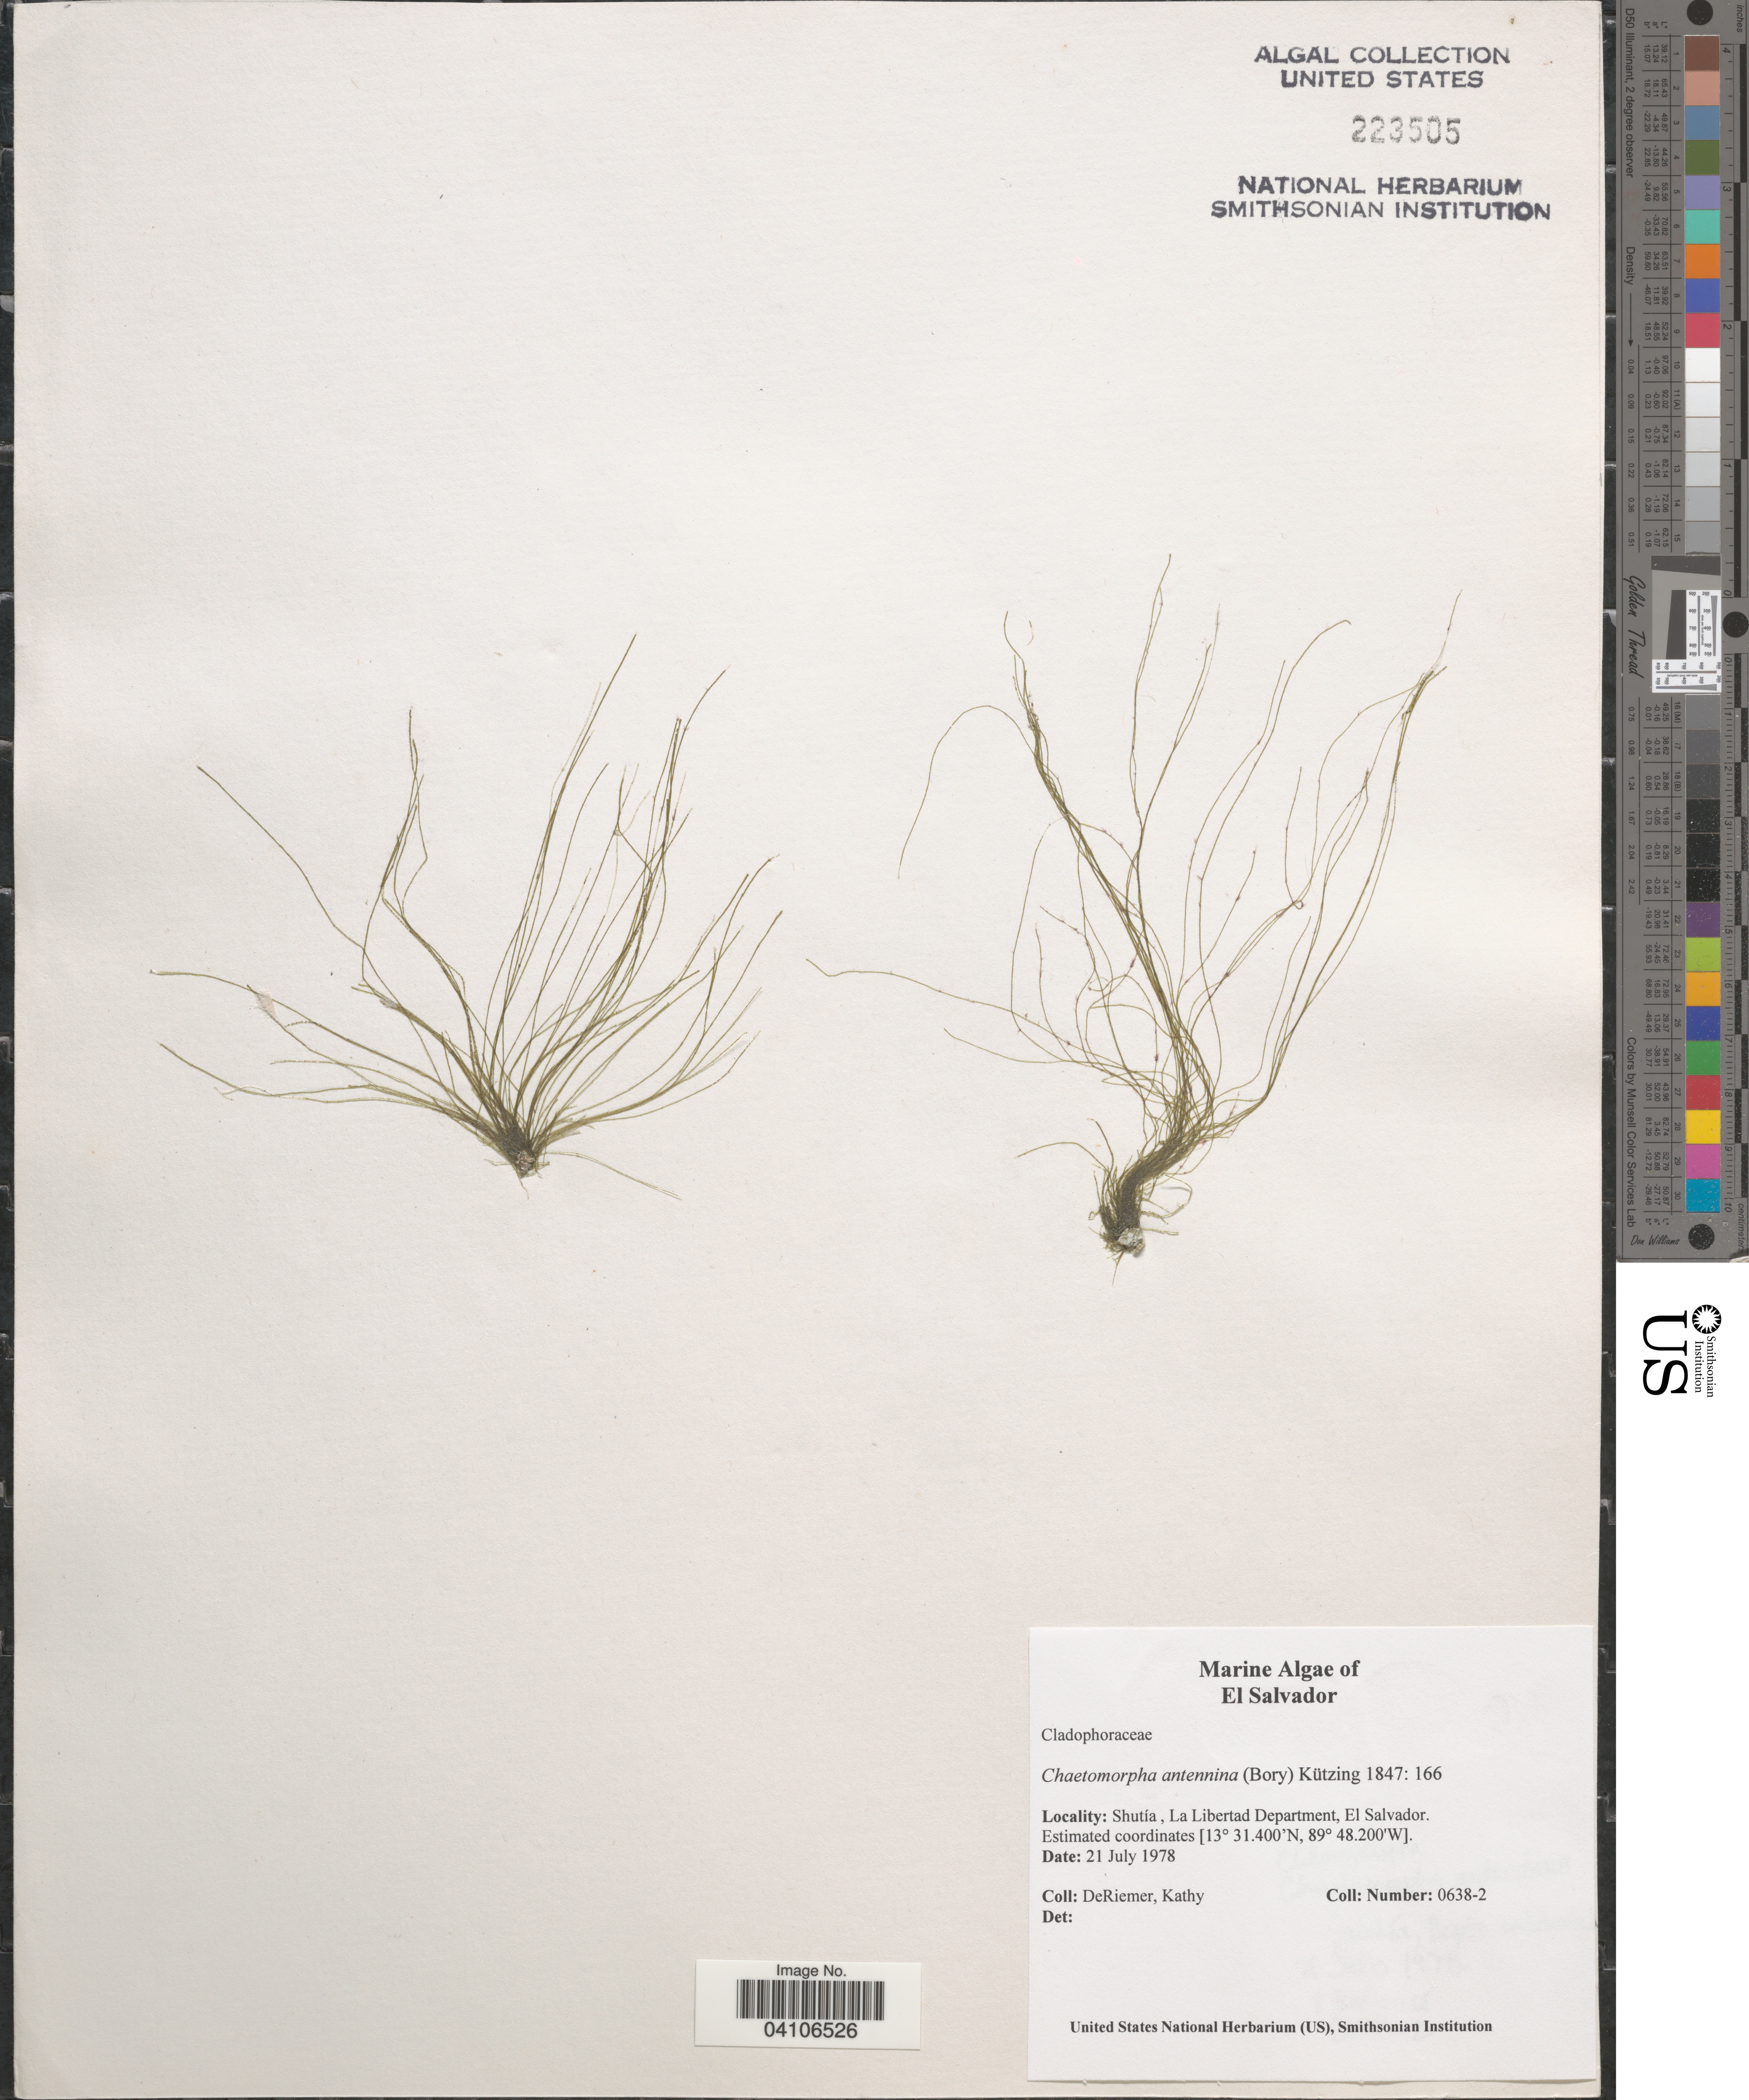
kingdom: Plantae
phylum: Chlorophyta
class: Ulvophyceae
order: Cladophorales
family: Cladophoraceae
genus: Chaetomorpha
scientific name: Chaetomorpha antennina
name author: (Bory) Kütz.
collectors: K. DeRiemer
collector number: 0638-2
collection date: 1978-07-21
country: El Salvador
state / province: La Libertad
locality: Shutía, La Libertad Department.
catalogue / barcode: US 223505